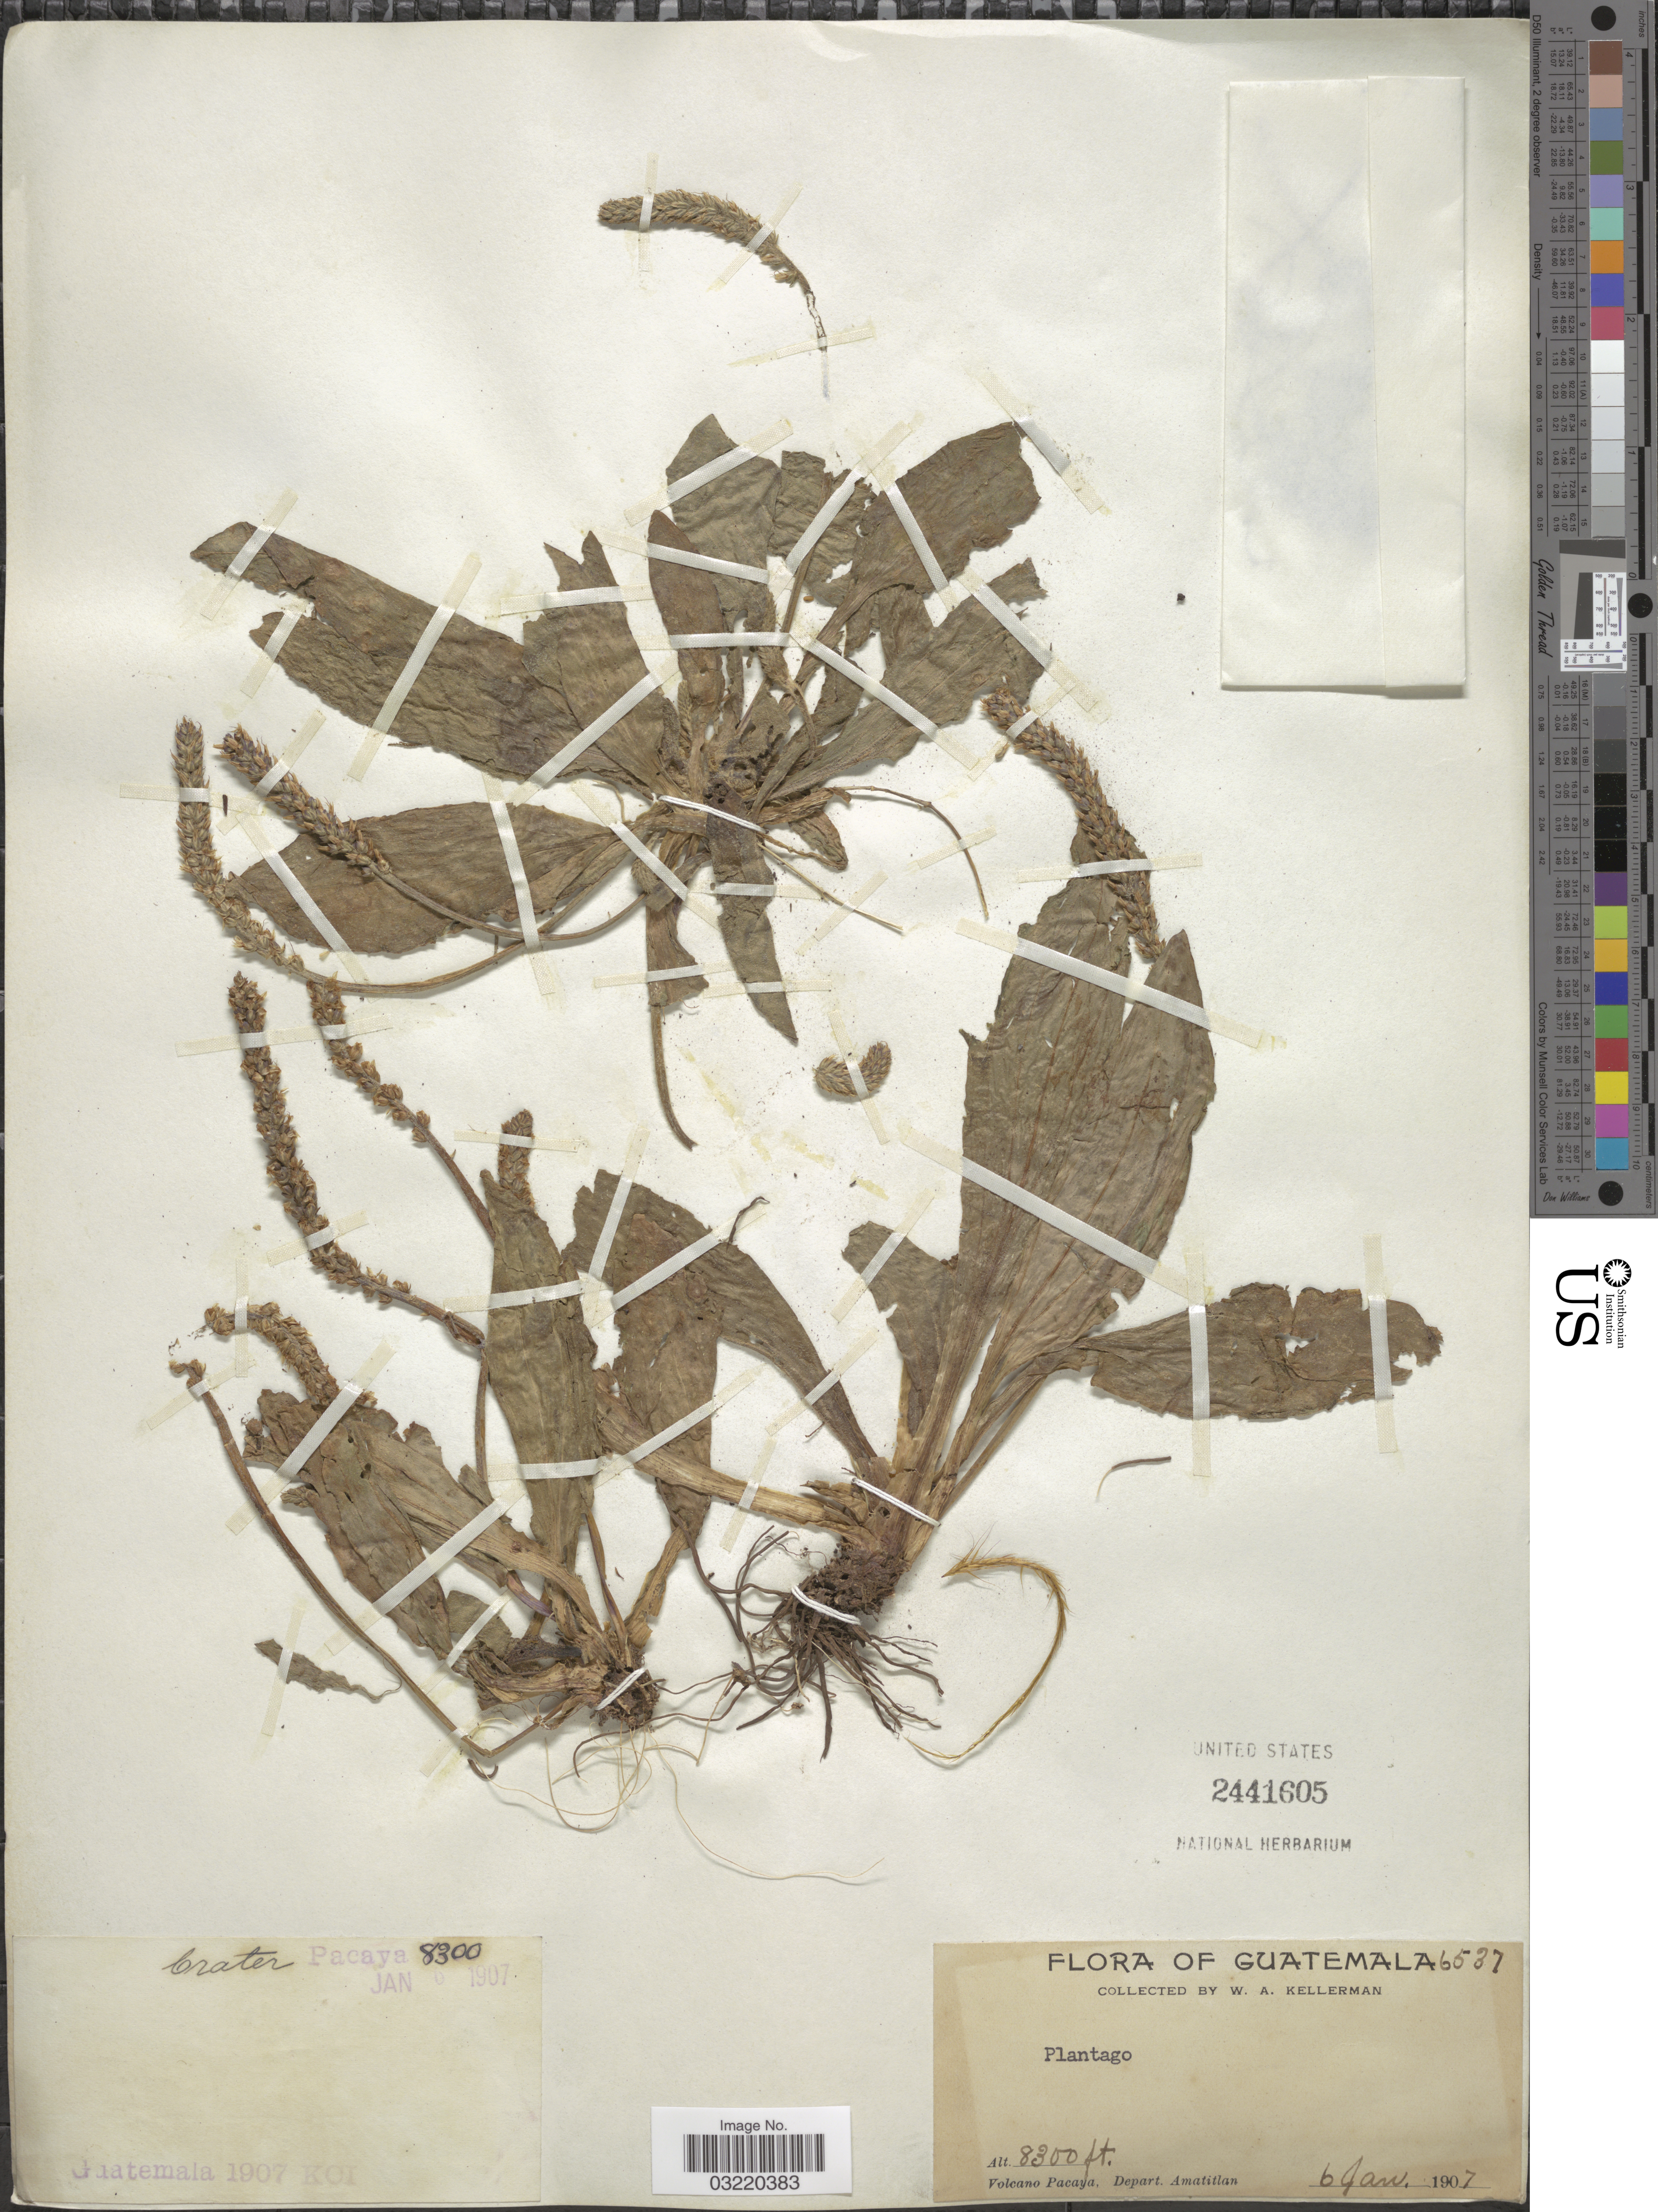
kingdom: Plantae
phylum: Tracheophyta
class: Magnoliopsida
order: Lamiales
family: Plantaginaceae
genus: Plantago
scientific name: Plantago sp.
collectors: W. Kellerman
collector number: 6537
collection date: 1907-01-06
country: Guatemala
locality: Volcano Pacaya, Depart. Amatitlan. Crater Pacaya.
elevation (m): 2530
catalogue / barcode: US 2441605